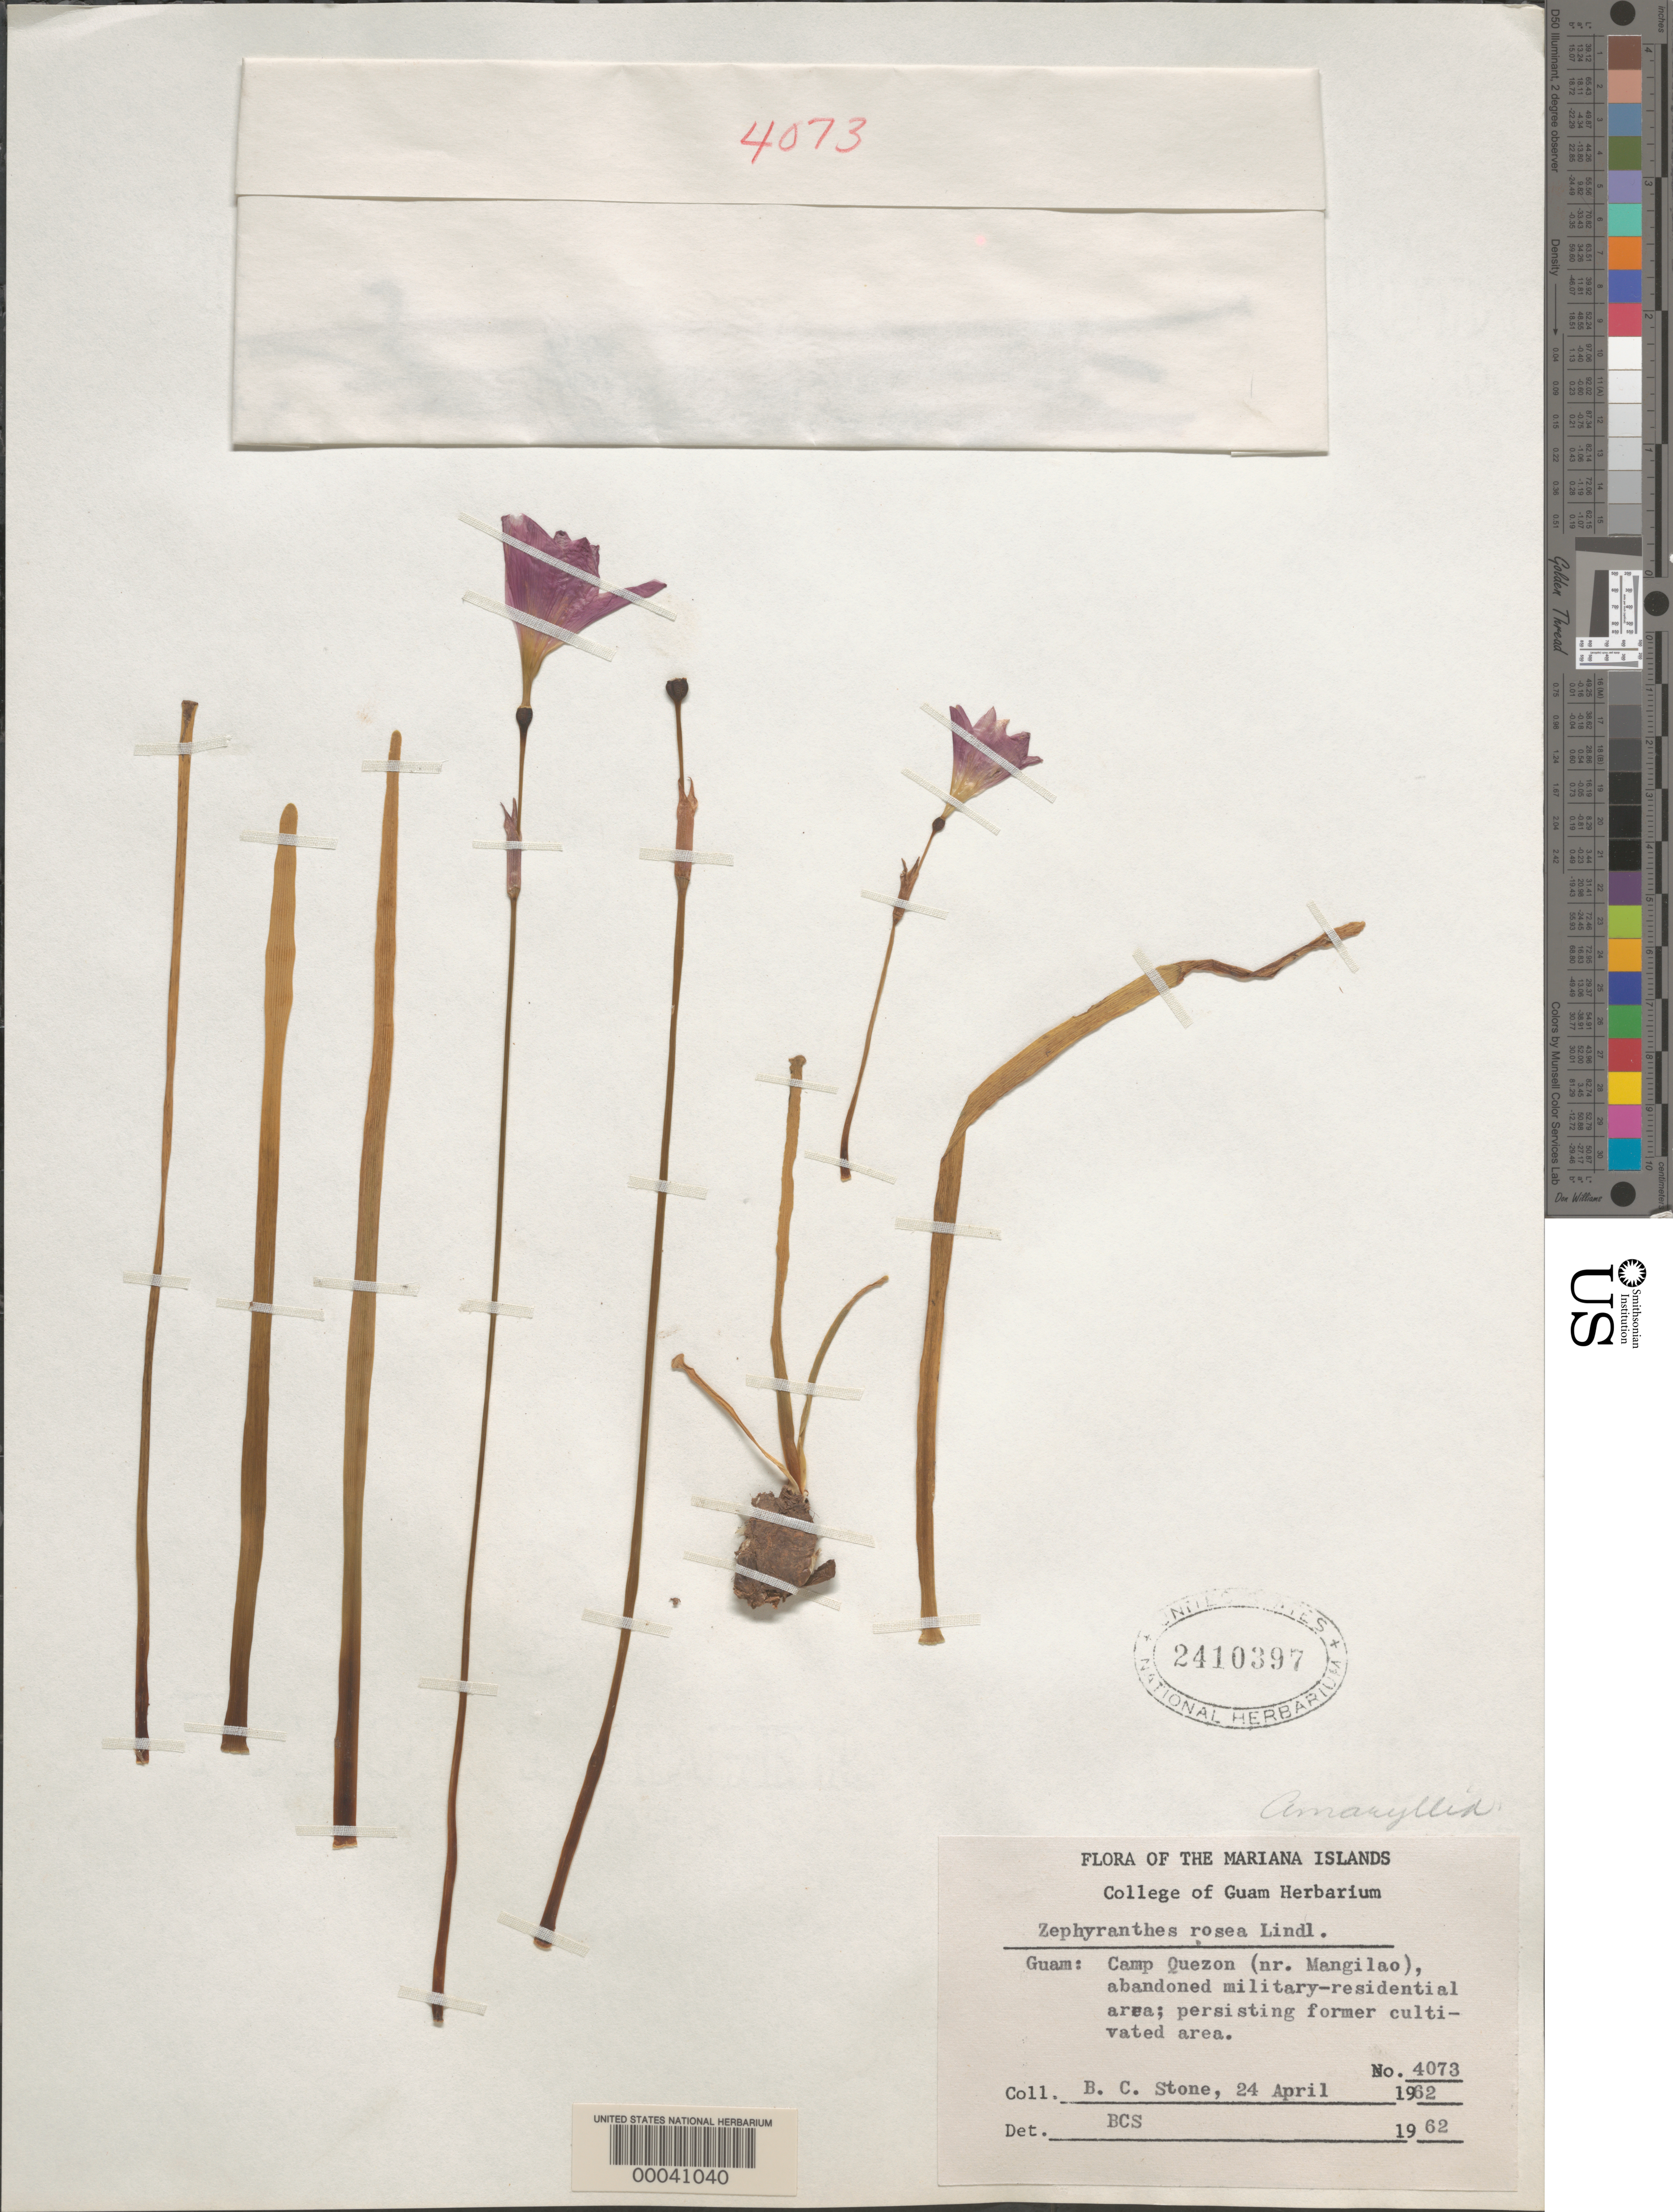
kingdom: Plantae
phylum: Tracheophyta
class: Liliopsida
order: Asparagales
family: Amaryllidaceae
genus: Zephyranthes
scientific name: Zephyranthes rosea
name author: Lindl.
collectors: B. C. Stone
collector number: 4073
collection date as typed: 24 Apr 1962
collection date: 1962-04-24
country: Guam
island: Guam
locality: Camp quezon near mangilao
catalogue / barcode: US 2410397